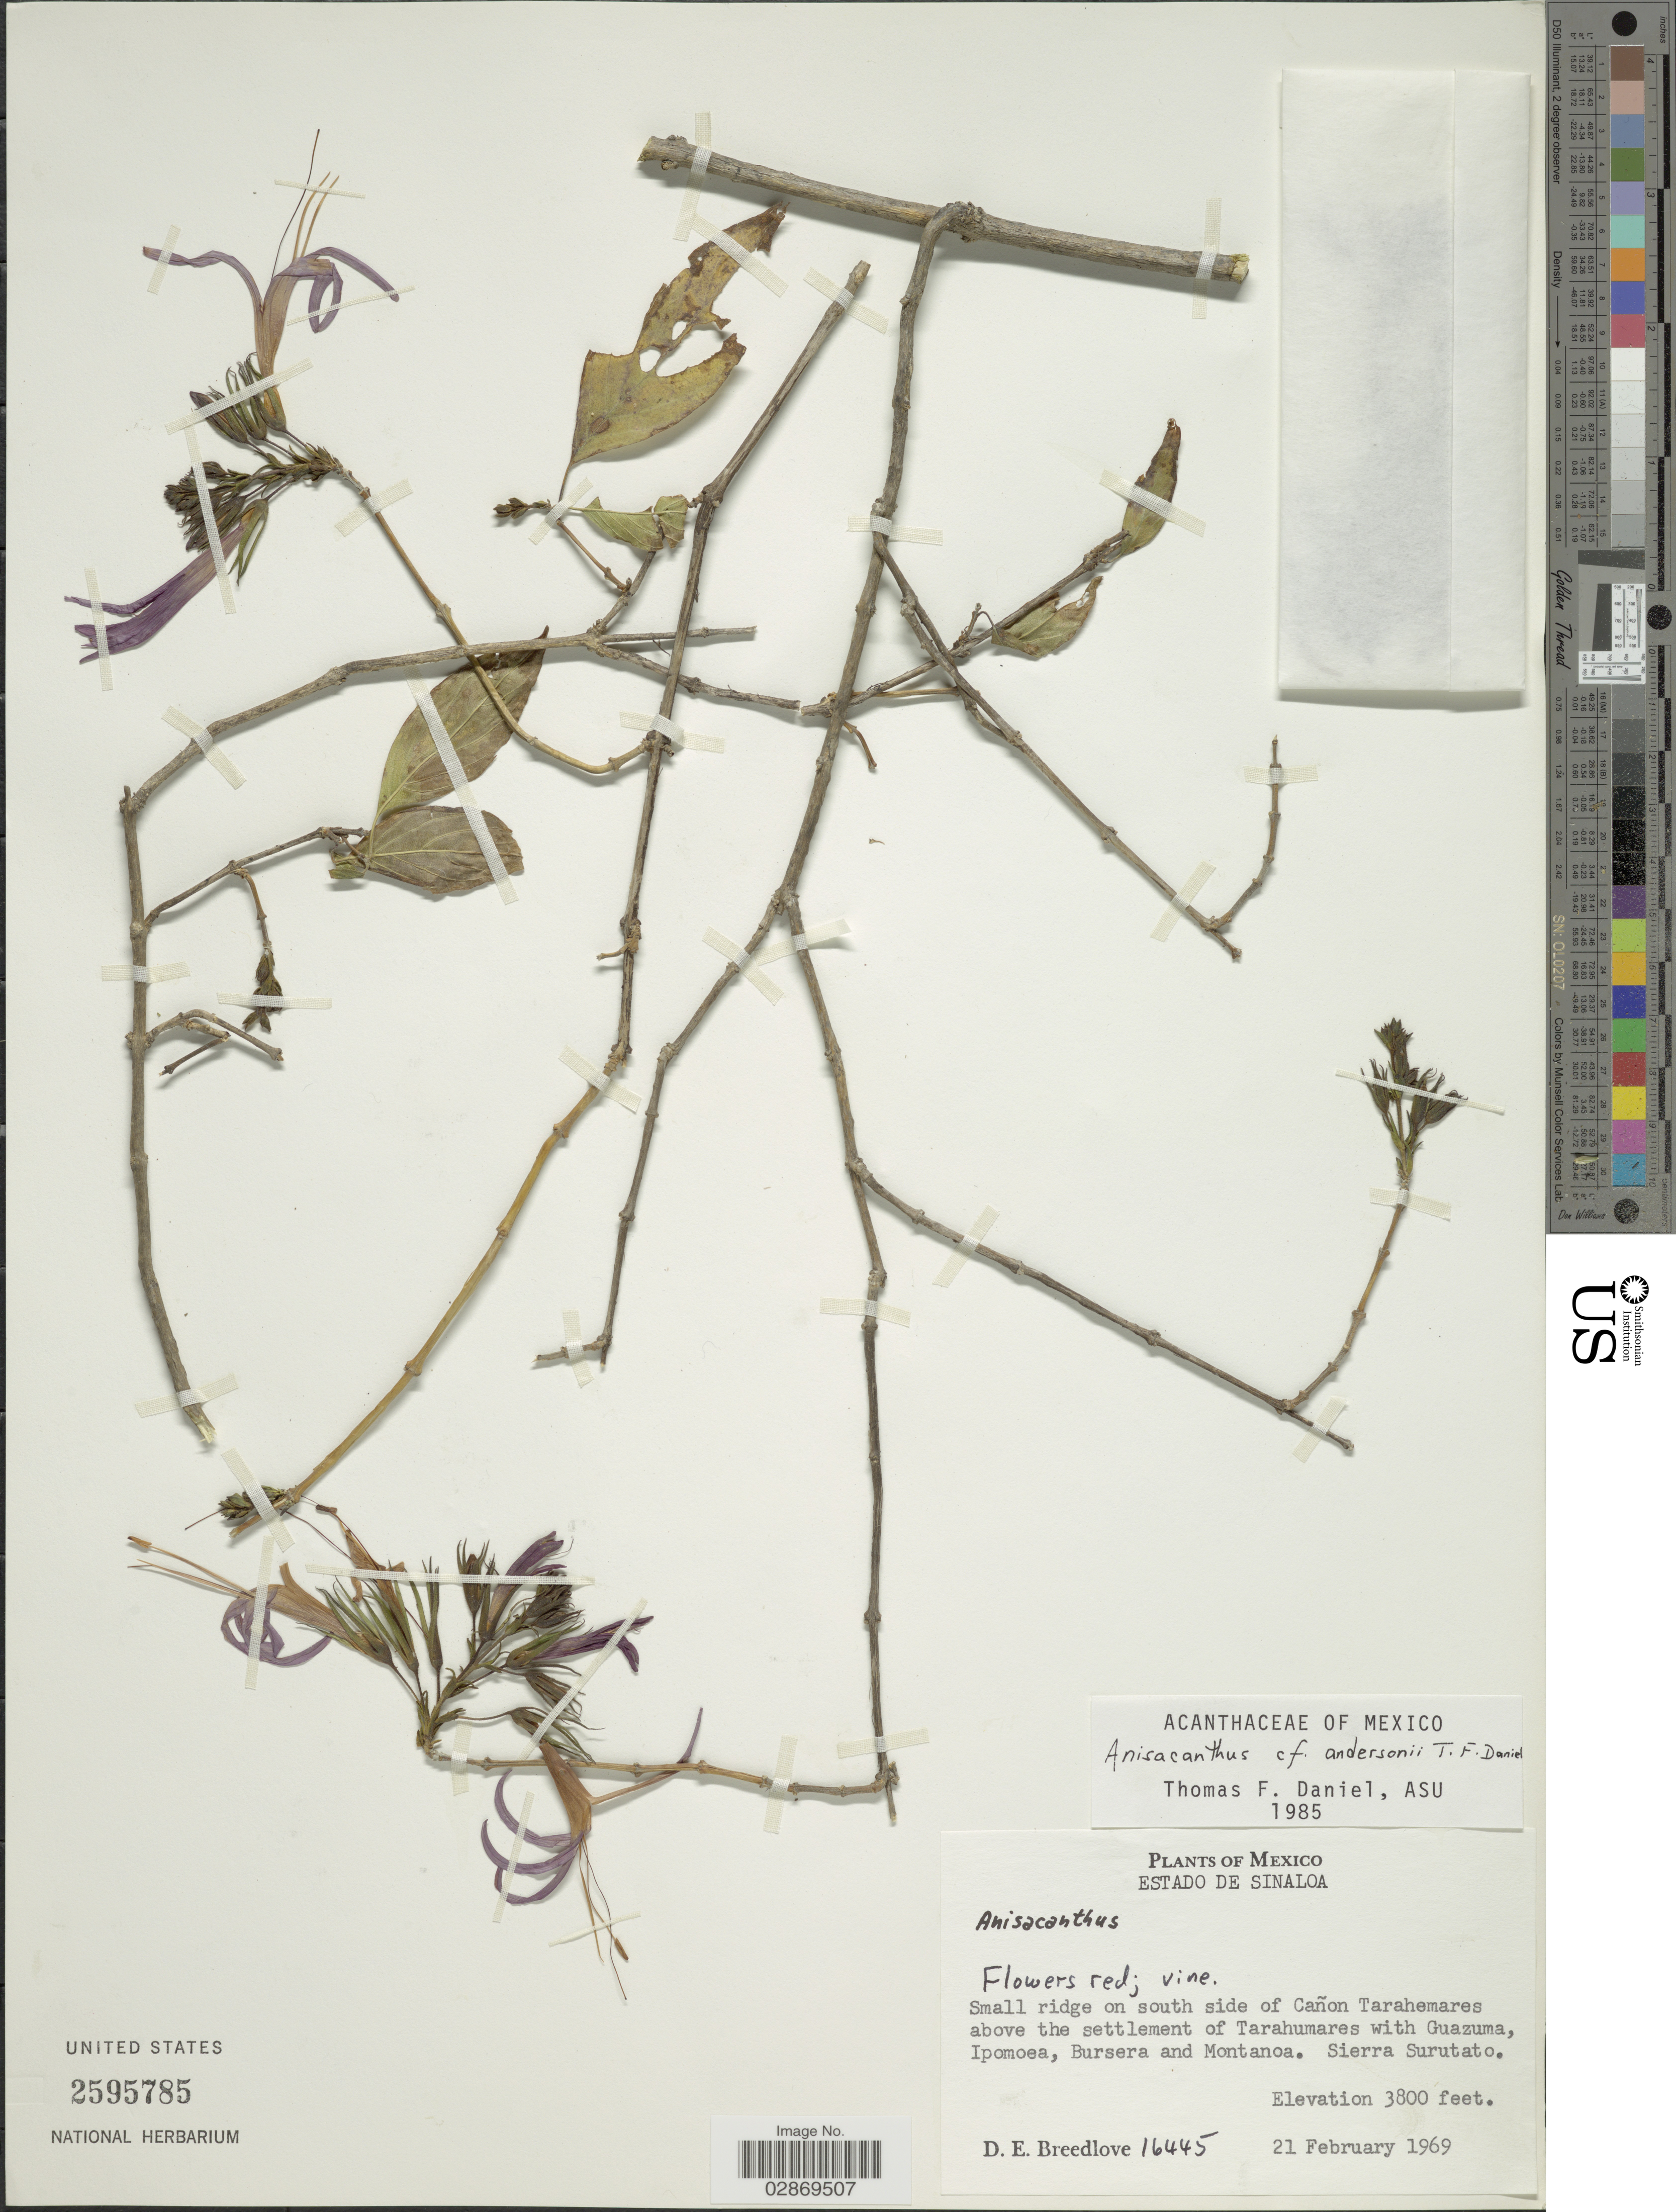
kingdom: Plantae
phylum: Tracheophyta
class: Magnoliopsida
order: Lamiales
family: Acanthaceae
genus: Anisacanthus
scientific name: Anisacanthus andersonii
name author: T.F. Daniel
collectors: D. E. Breedlove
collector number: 16445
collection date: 1969-02-21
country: Mexico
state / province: Sinaloa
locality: Small ridge on south side of Cañon Tarahemares above the settlement of Tarahumares with Guazuma, Ipomoea, Busera and Montanoa, Sierra Surutato.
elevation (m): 1158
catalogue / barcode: US 2595785